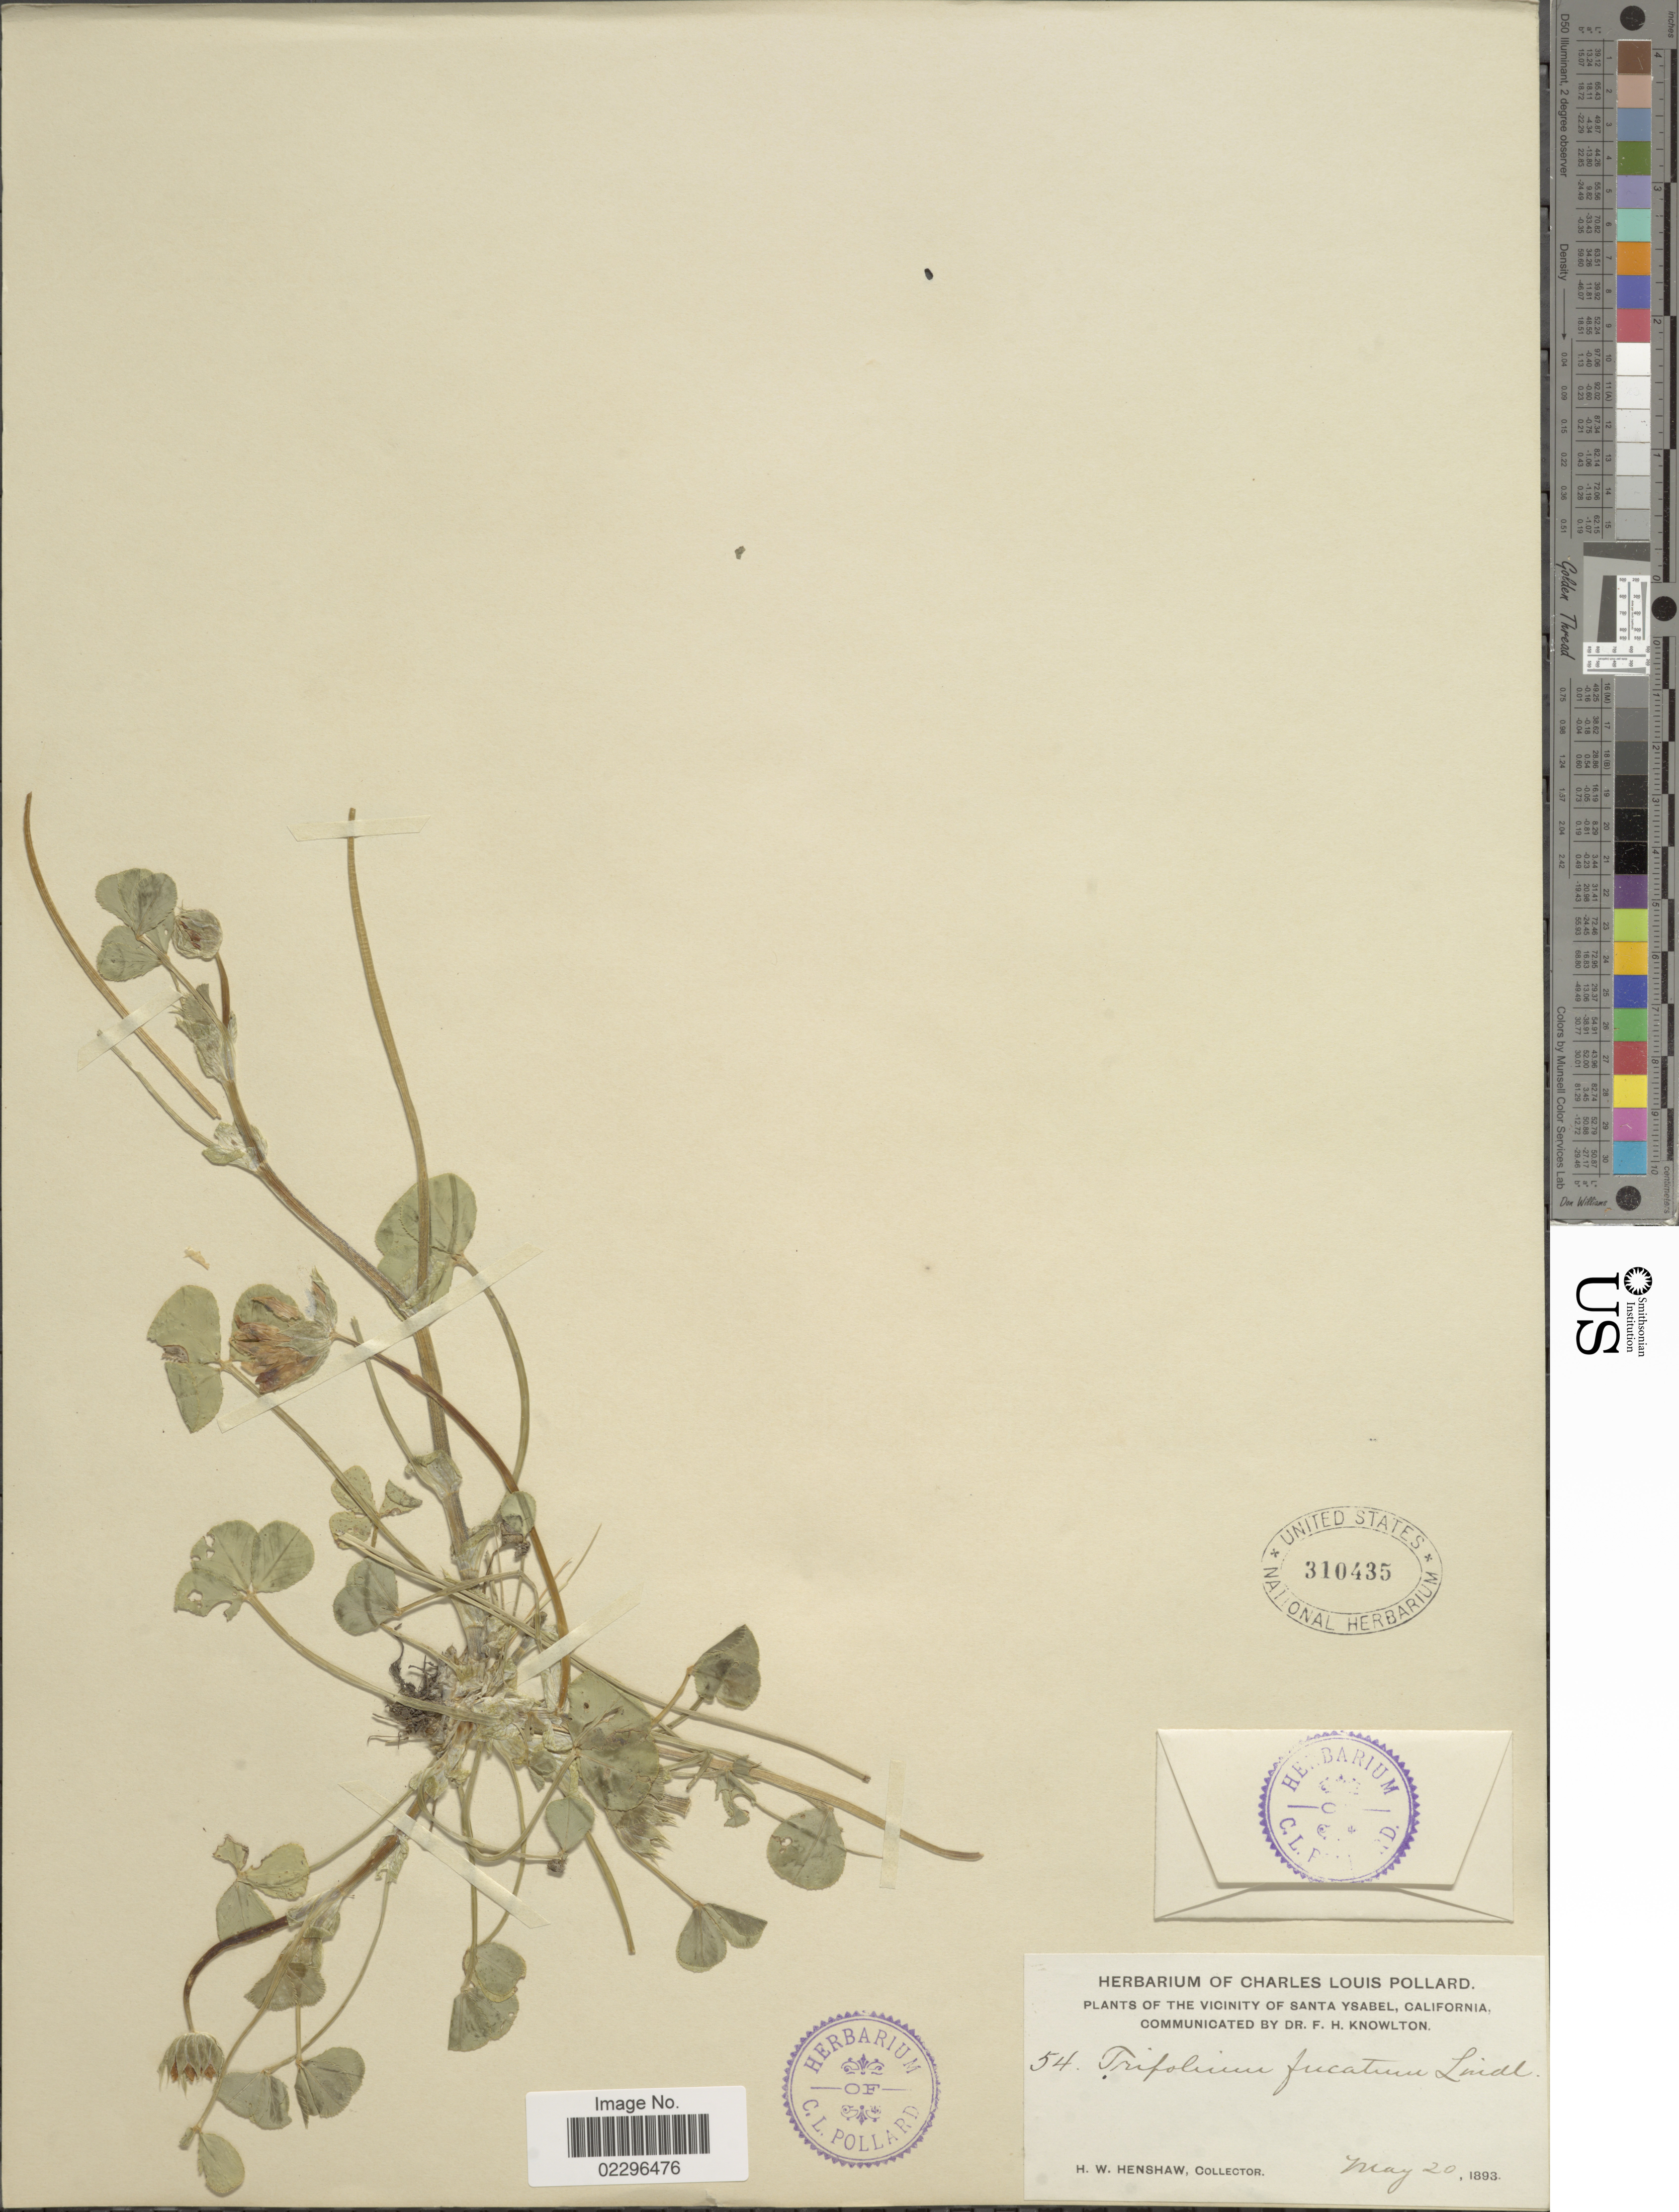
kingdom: Plantae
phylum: Tracheophyta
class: Magnoliopsida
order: Fabales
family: Fabaceae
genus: Trifolium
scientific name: Trifolium fucatum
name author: Lindl.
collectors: H. Henshaw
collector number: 54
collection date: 1893-05-20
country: United States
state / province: California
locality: The Vicinity of Santa Ysabel, California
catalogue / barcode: US 310435